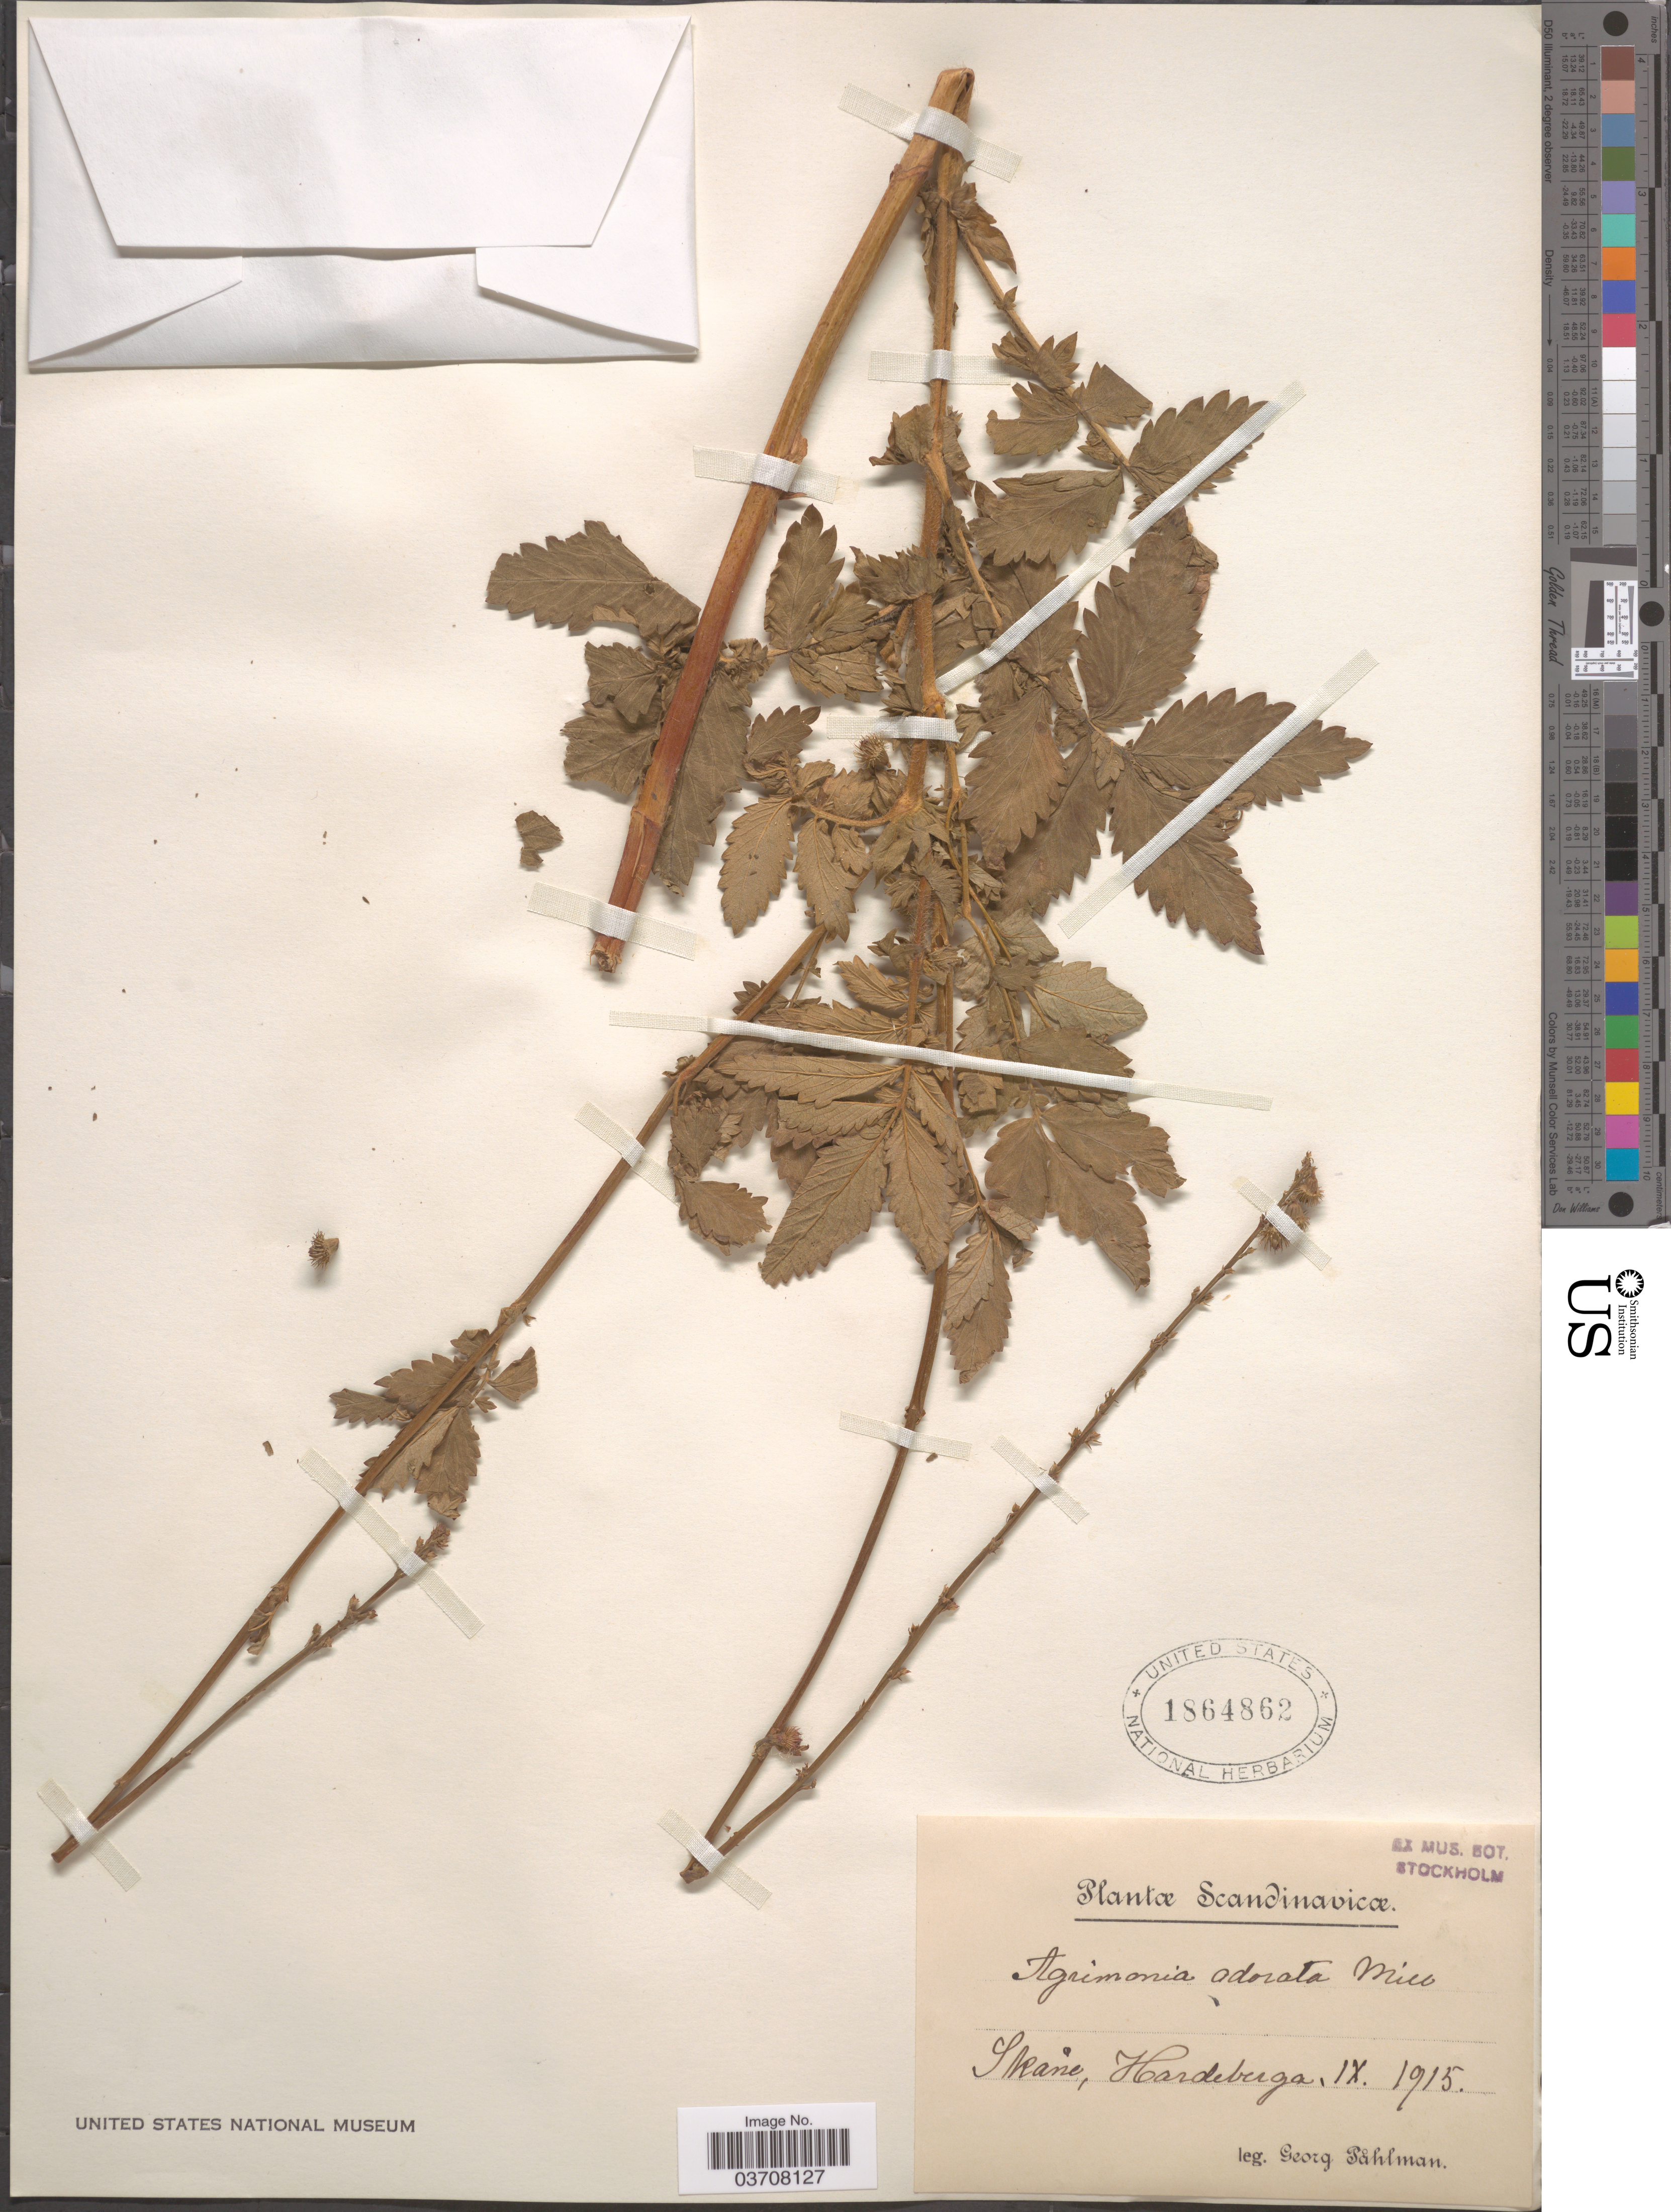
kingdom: Plantae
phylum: Tracheophyta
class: Magnoliopsida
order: Rosales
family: Rosaceae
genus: Agrimonia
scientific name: Agrimonia odorata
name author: Mill.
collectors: G. Påhlman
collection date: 1915-09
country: Sweden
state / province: Skåne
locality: Scandinavicæ. Skåne, Hardeberga.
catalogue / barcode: US 1864862